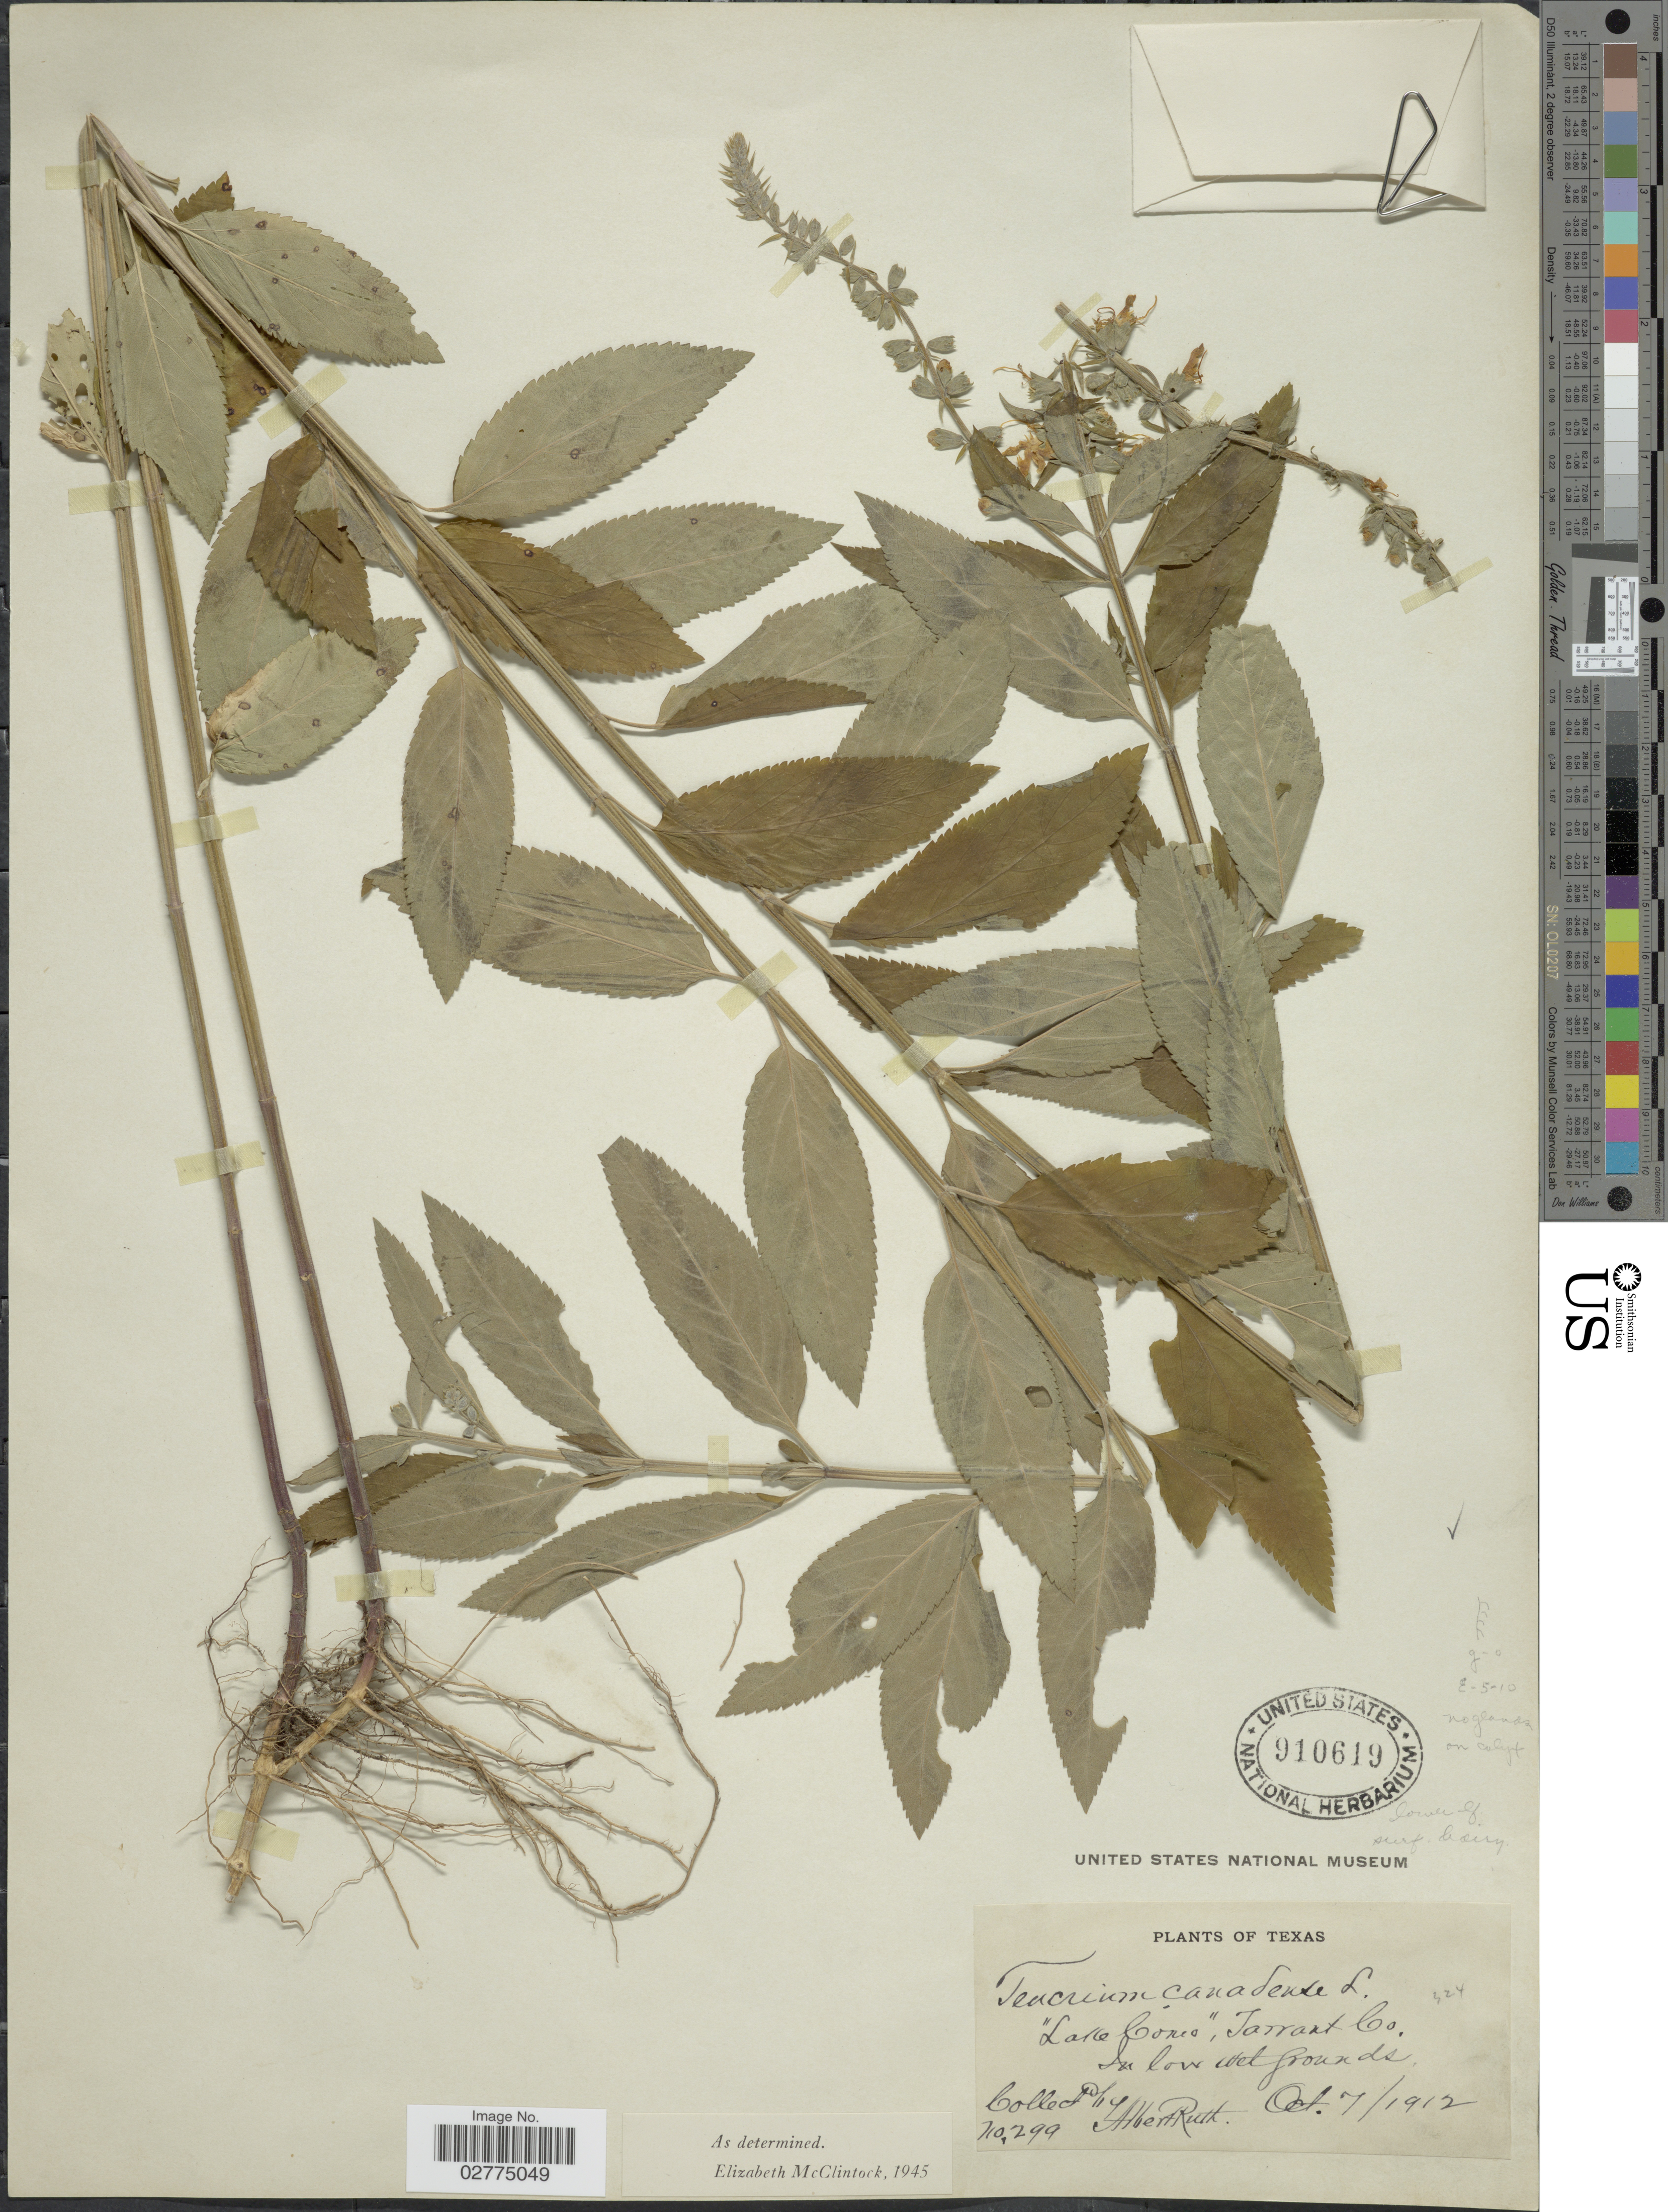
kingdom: Plantae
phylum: Tracheophyta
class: Magnoliopsida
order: Lamiales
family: Lamiaceae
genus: Teucrium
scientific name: Teucrium canadense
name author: L.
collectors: A. Ruth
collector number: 299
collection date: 1912-10-07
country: United States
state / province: Texas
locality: Lake Coneo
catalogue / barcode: US 910619